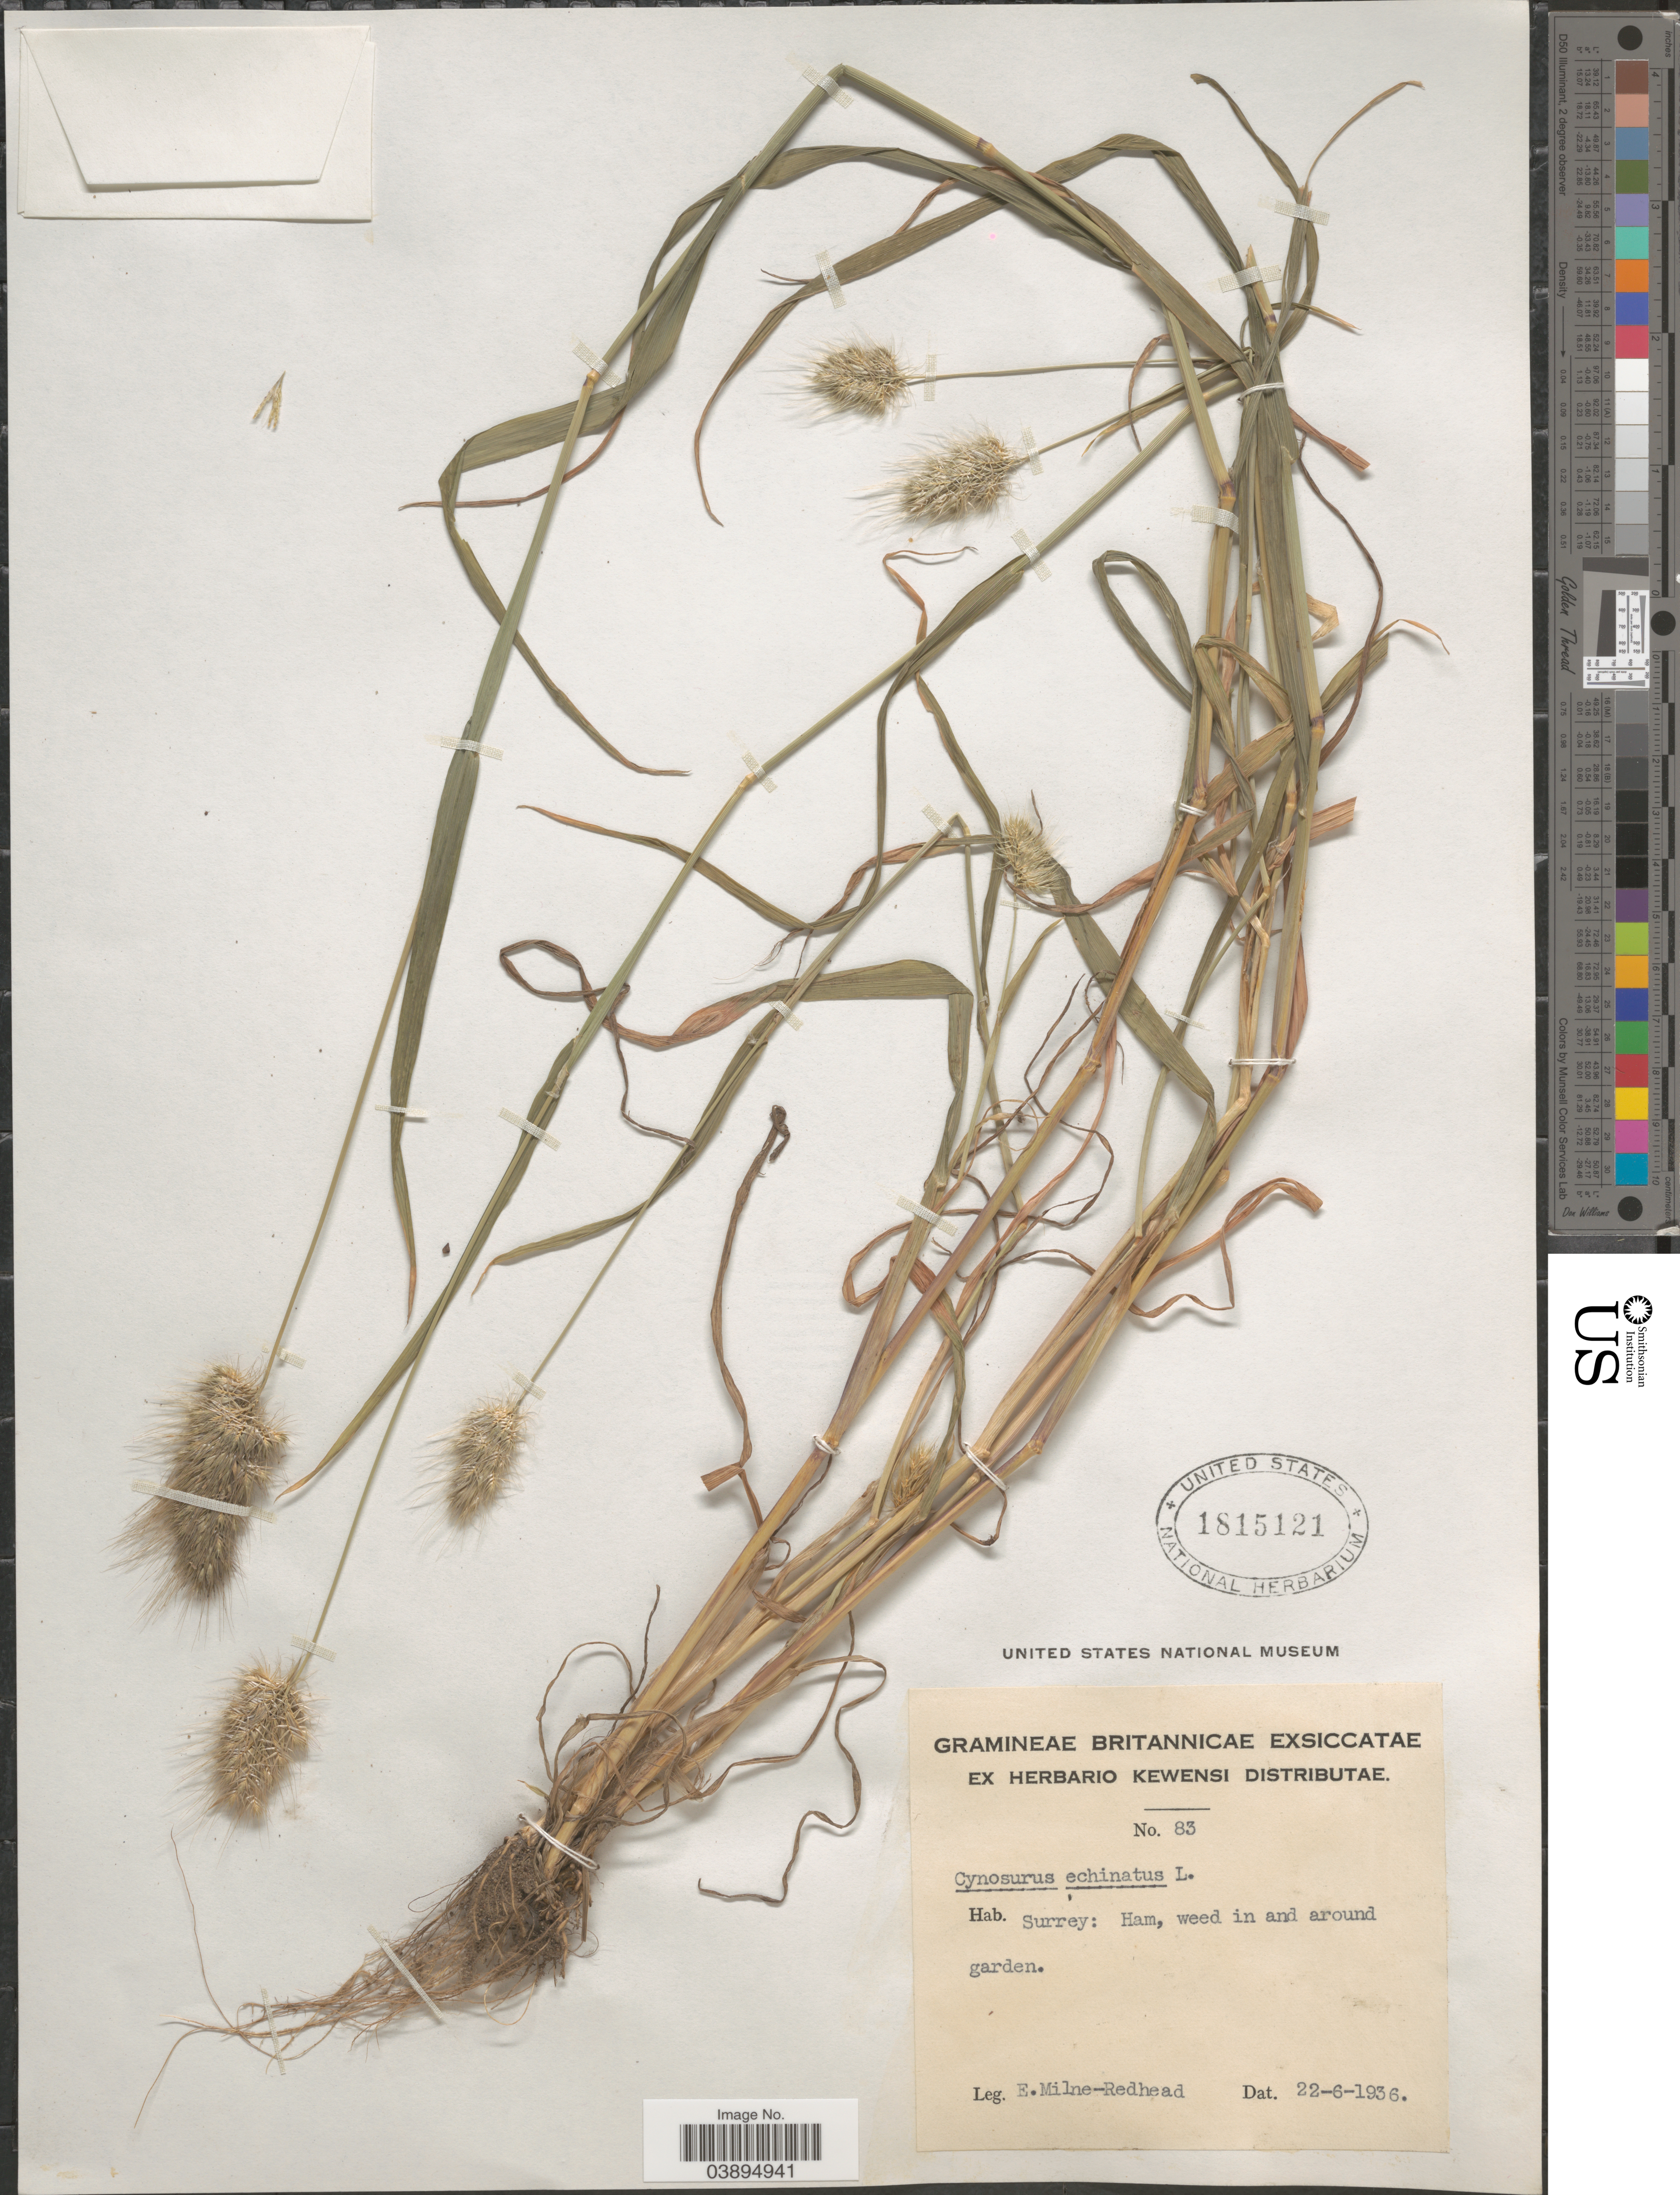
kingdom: Plantae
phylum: Tracheophyta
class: Liliopsida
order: Poales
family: Poaceae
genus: Cynosurus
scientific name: Cynosurus echinatus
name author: L.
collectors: E. W. Milne-Redhead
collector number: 83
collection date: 1936-06-22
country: United Kingdom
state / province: England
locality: Surrey: Ham, weed in and around garden.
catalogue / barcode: US 1815121